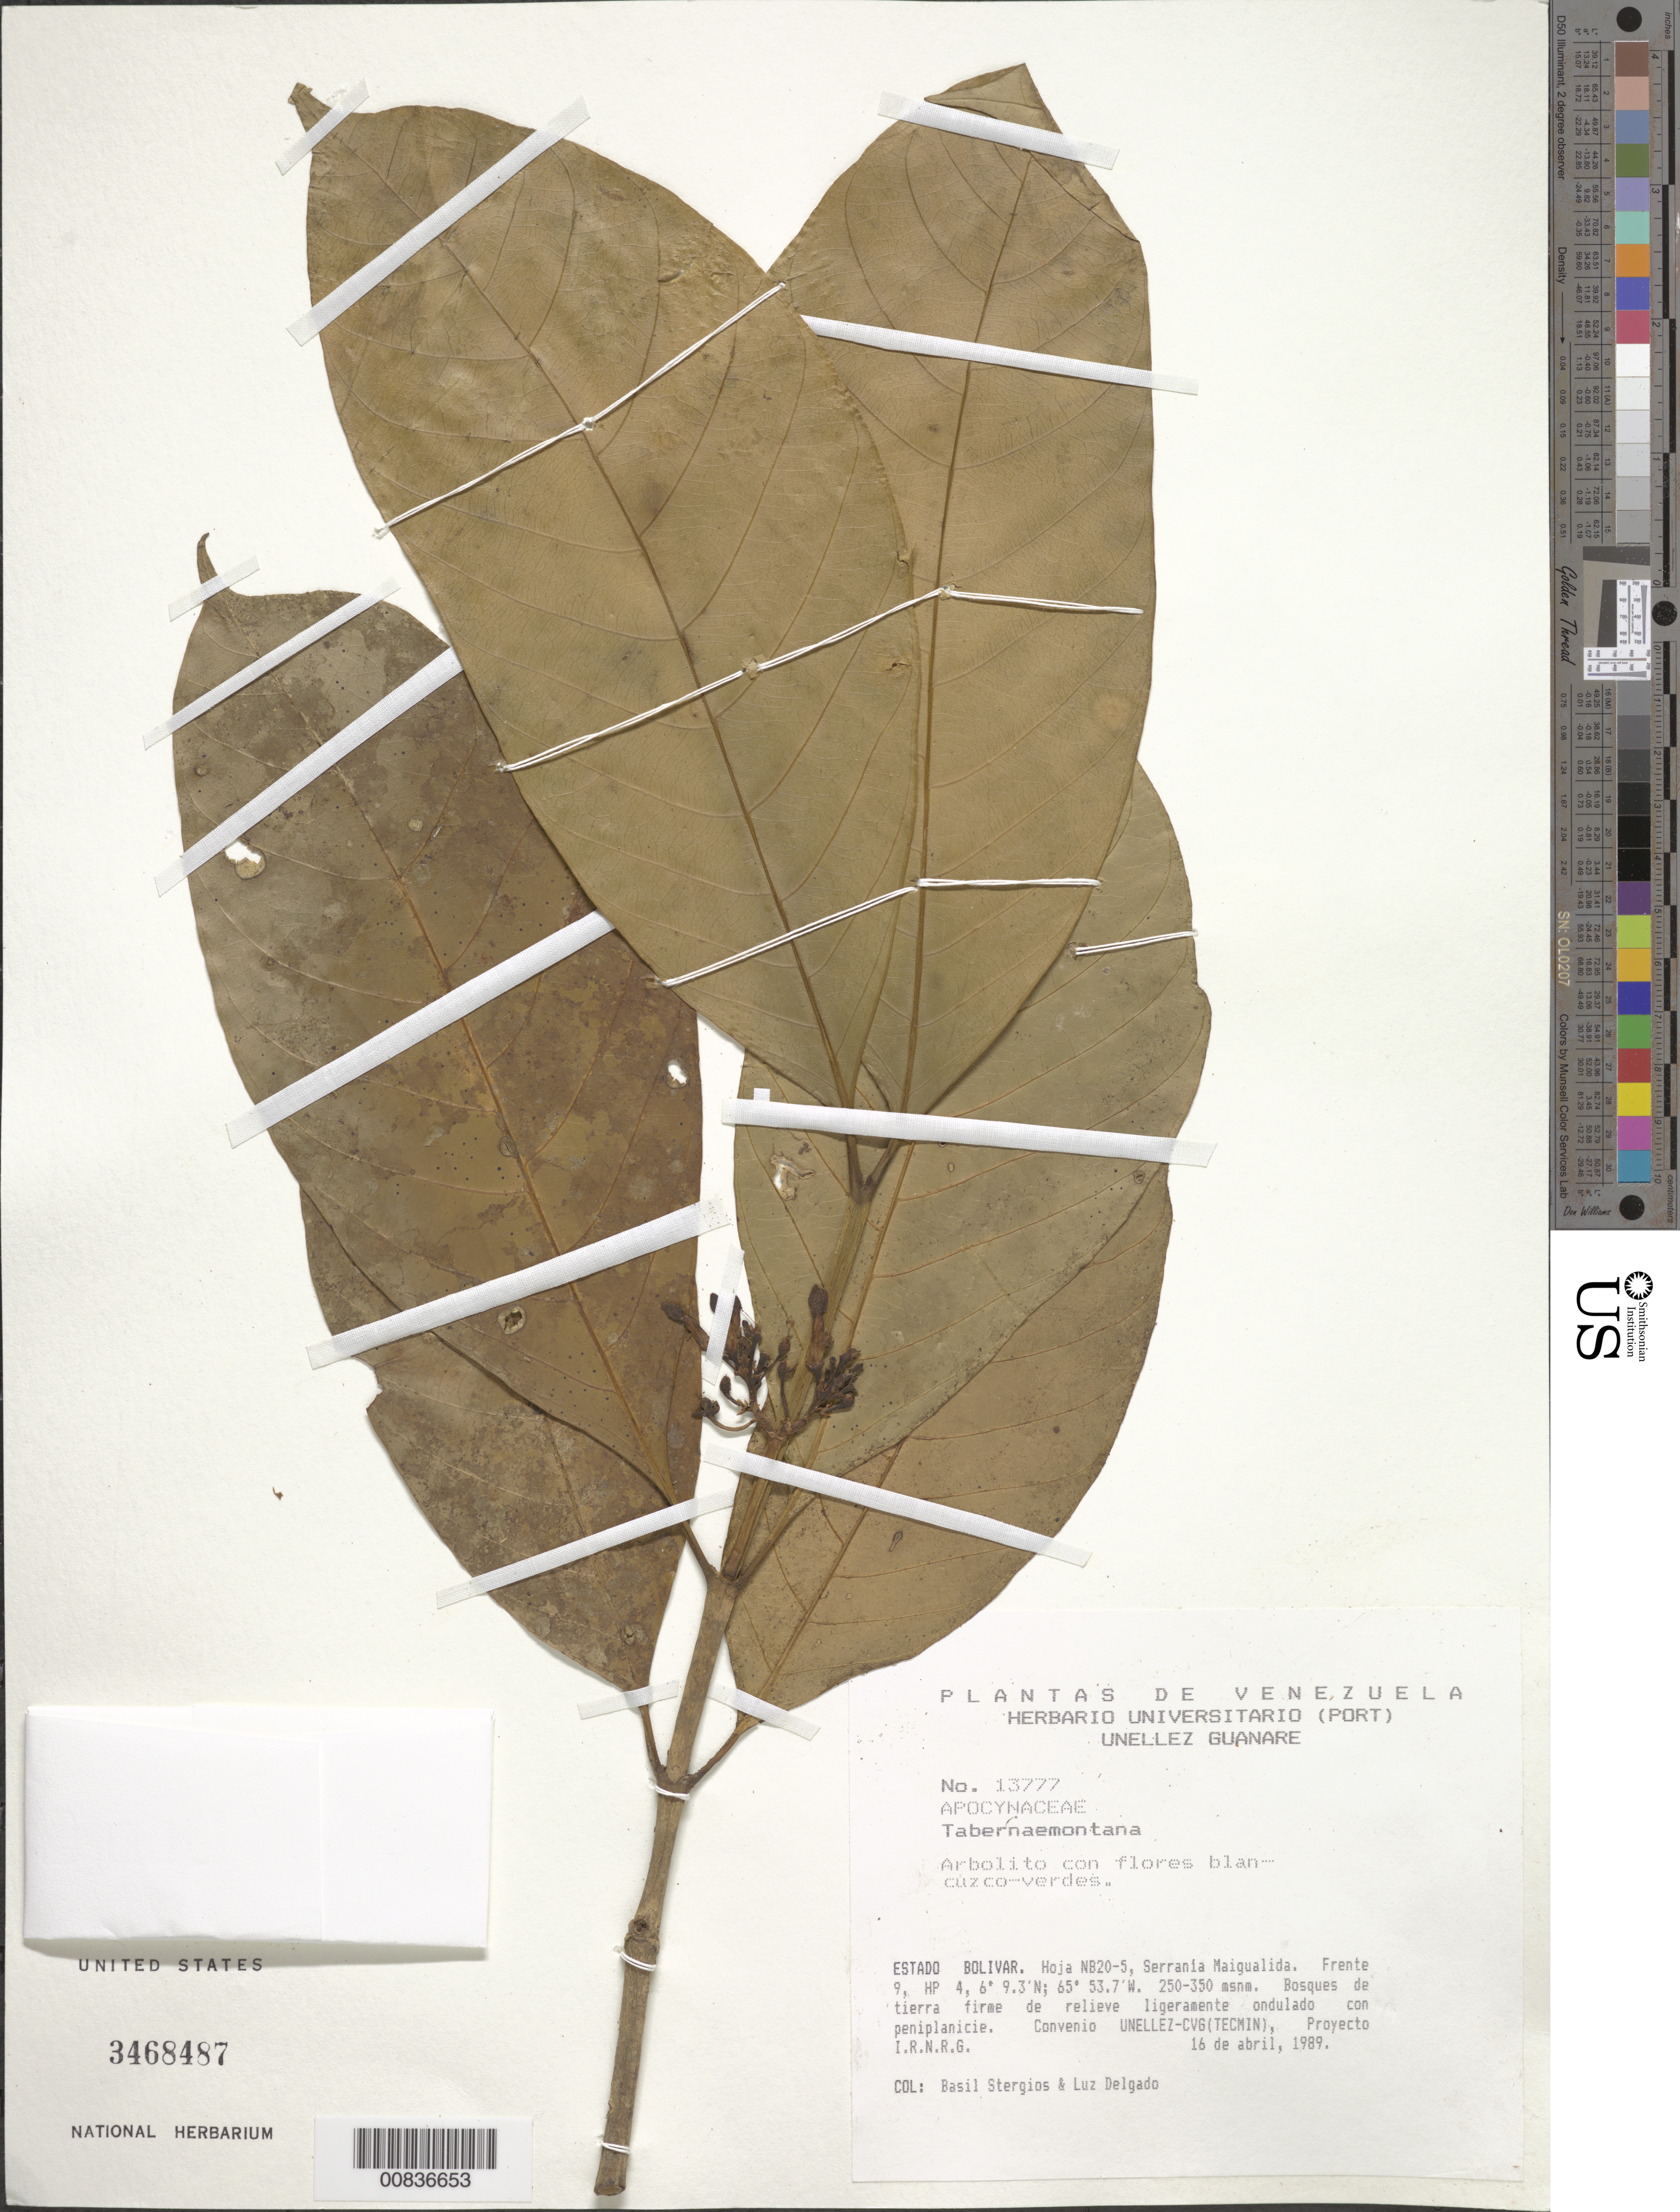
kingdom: Plantae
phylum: Tracheophyta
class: Magnoliopsida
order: Gentianales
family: Apocynaceae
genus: Tabernaemontana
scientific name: Tabernaemontana sp.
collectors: B. G. Stergios & L. Delgado V.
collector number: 13777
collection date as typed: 16-Apr-89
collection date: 1989-04-16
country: Venezuela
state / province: Bolívar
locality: Serrania Maigualida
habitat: Bosque de tierra firme de relieve ligeramente ondulado con peniplanicie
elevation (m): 250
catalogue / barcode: US 3468487